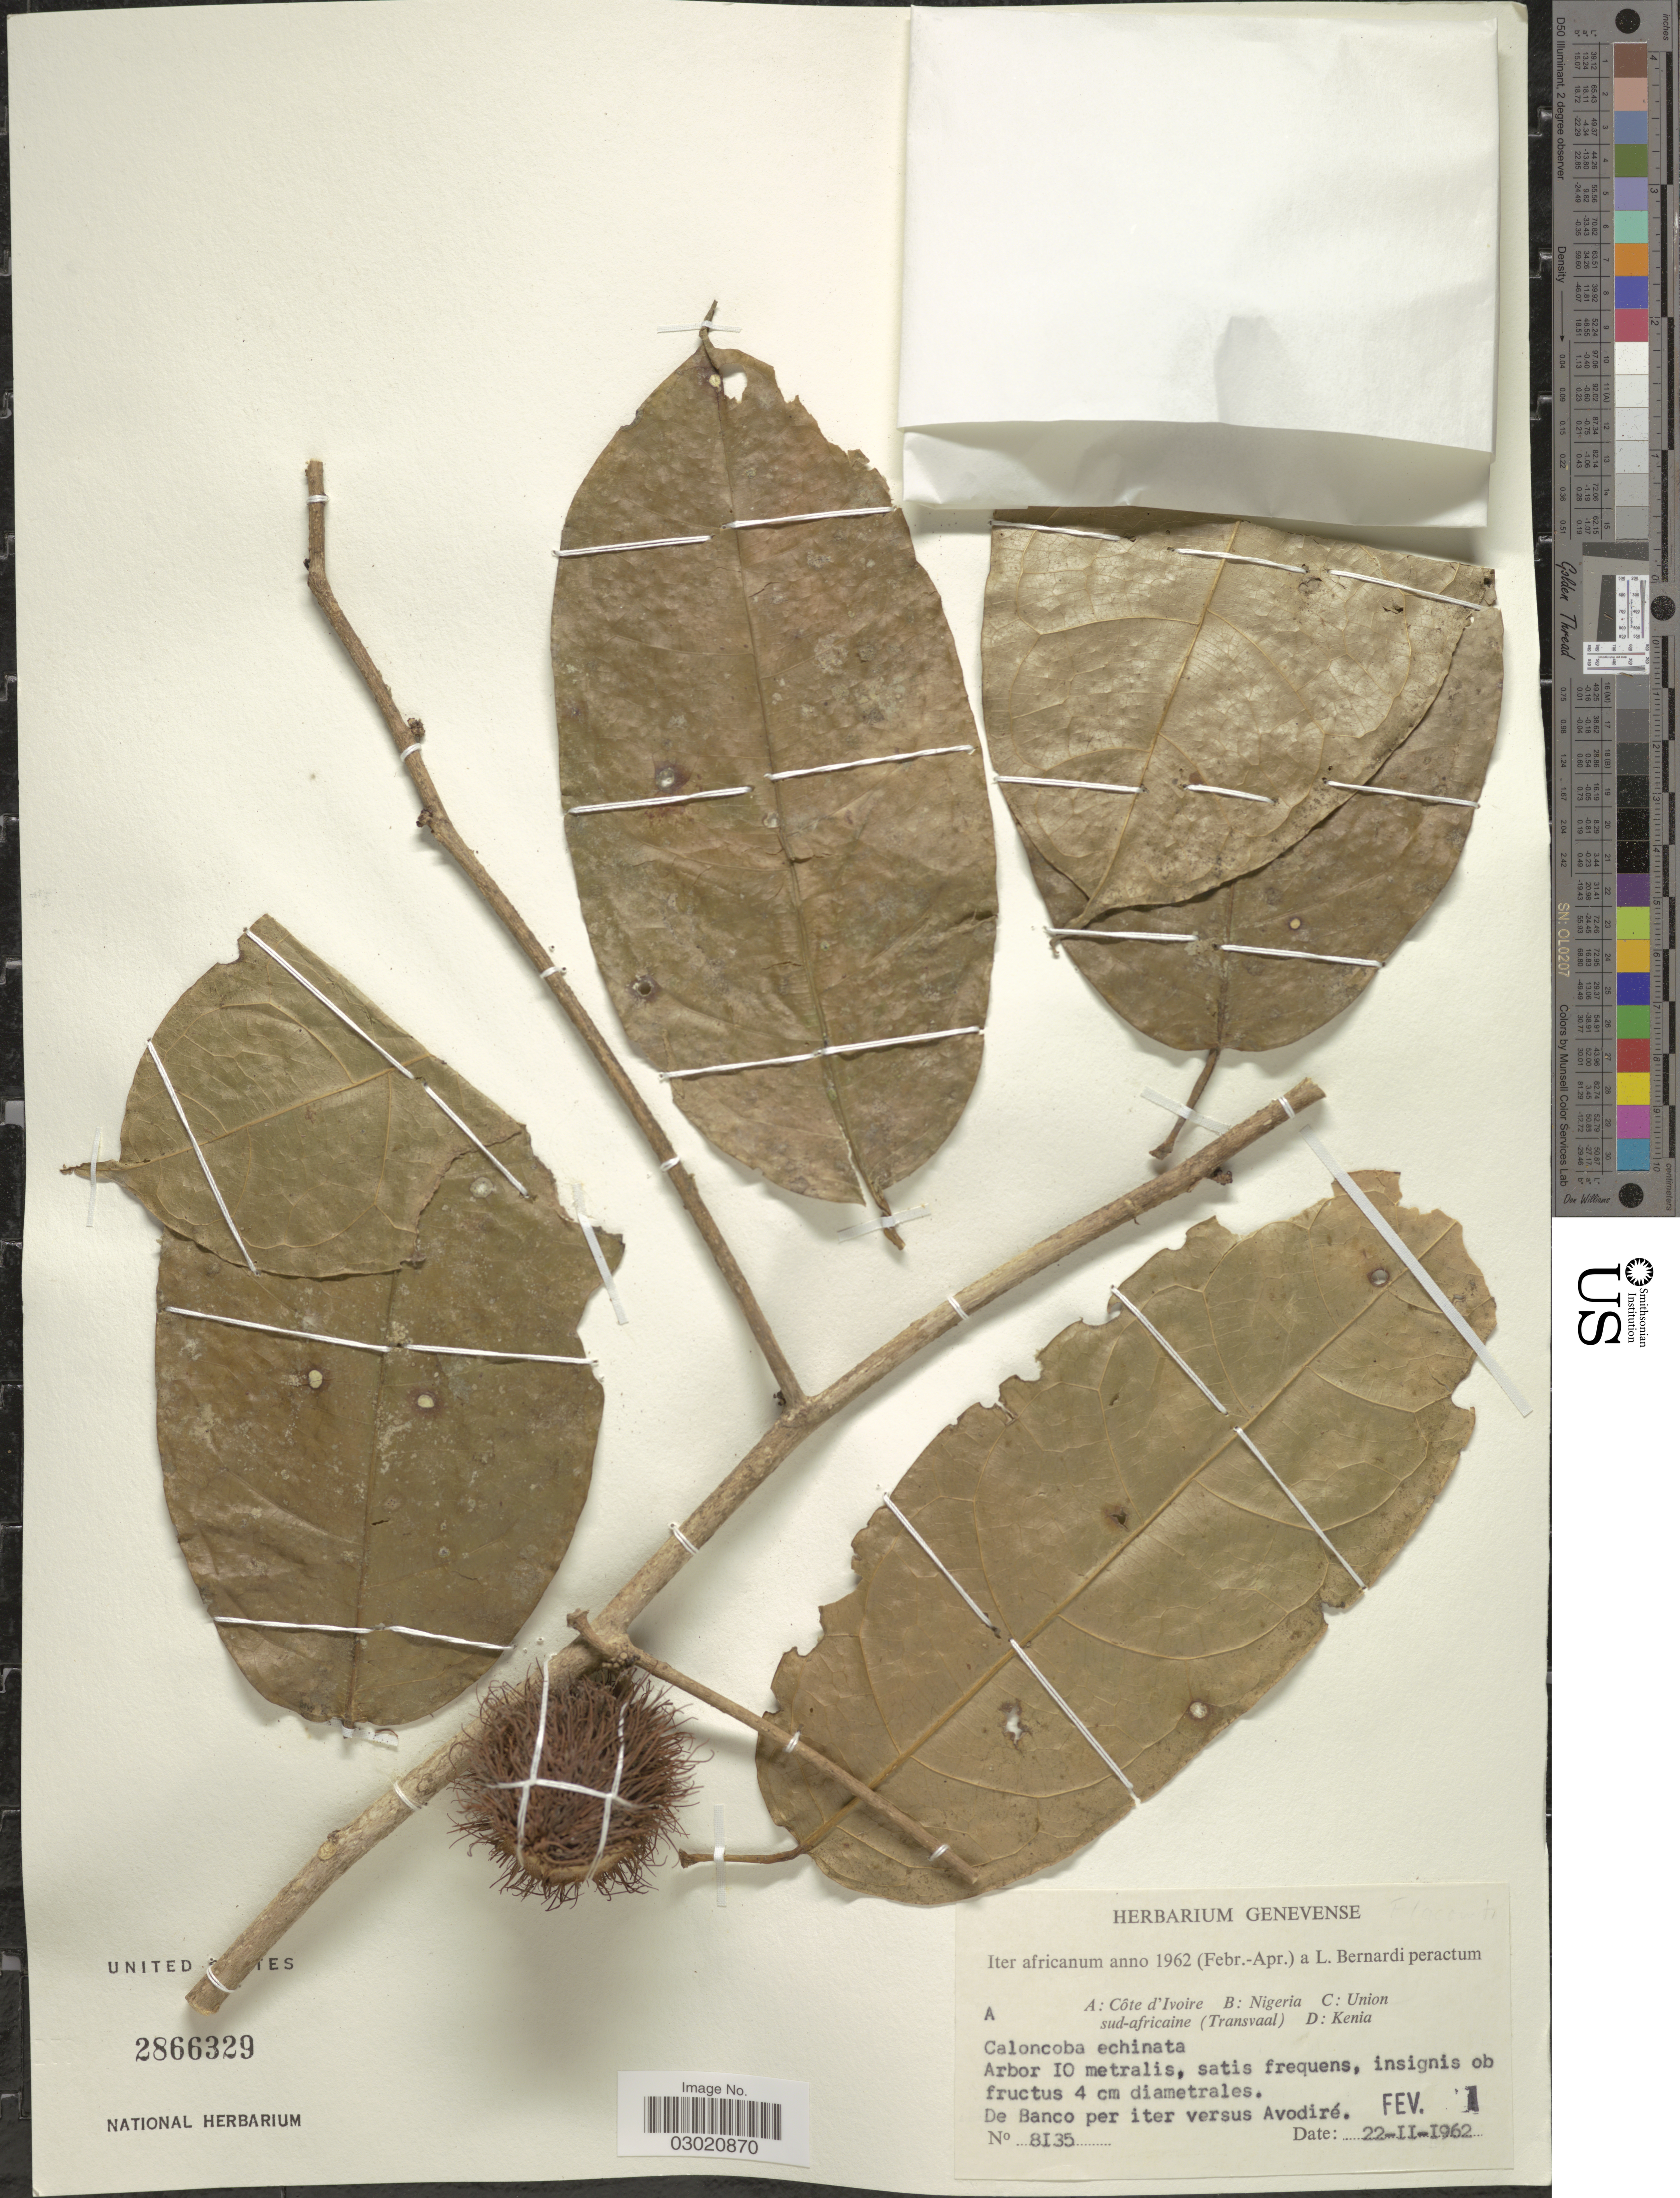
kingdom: Plantae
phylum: Tracheophyta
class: Magnoliopsida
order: Malpighiales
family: Achariaceae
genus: Caloncoba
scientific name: Caloncoba echinata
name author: (Oliv.) Gilg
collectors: L. Bernardi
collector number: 8135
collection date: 1962-02-22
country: Ivory Coast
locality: Côte d'Ivoire, De Banco per iter versus Avodiré.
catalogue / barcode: US 2866329